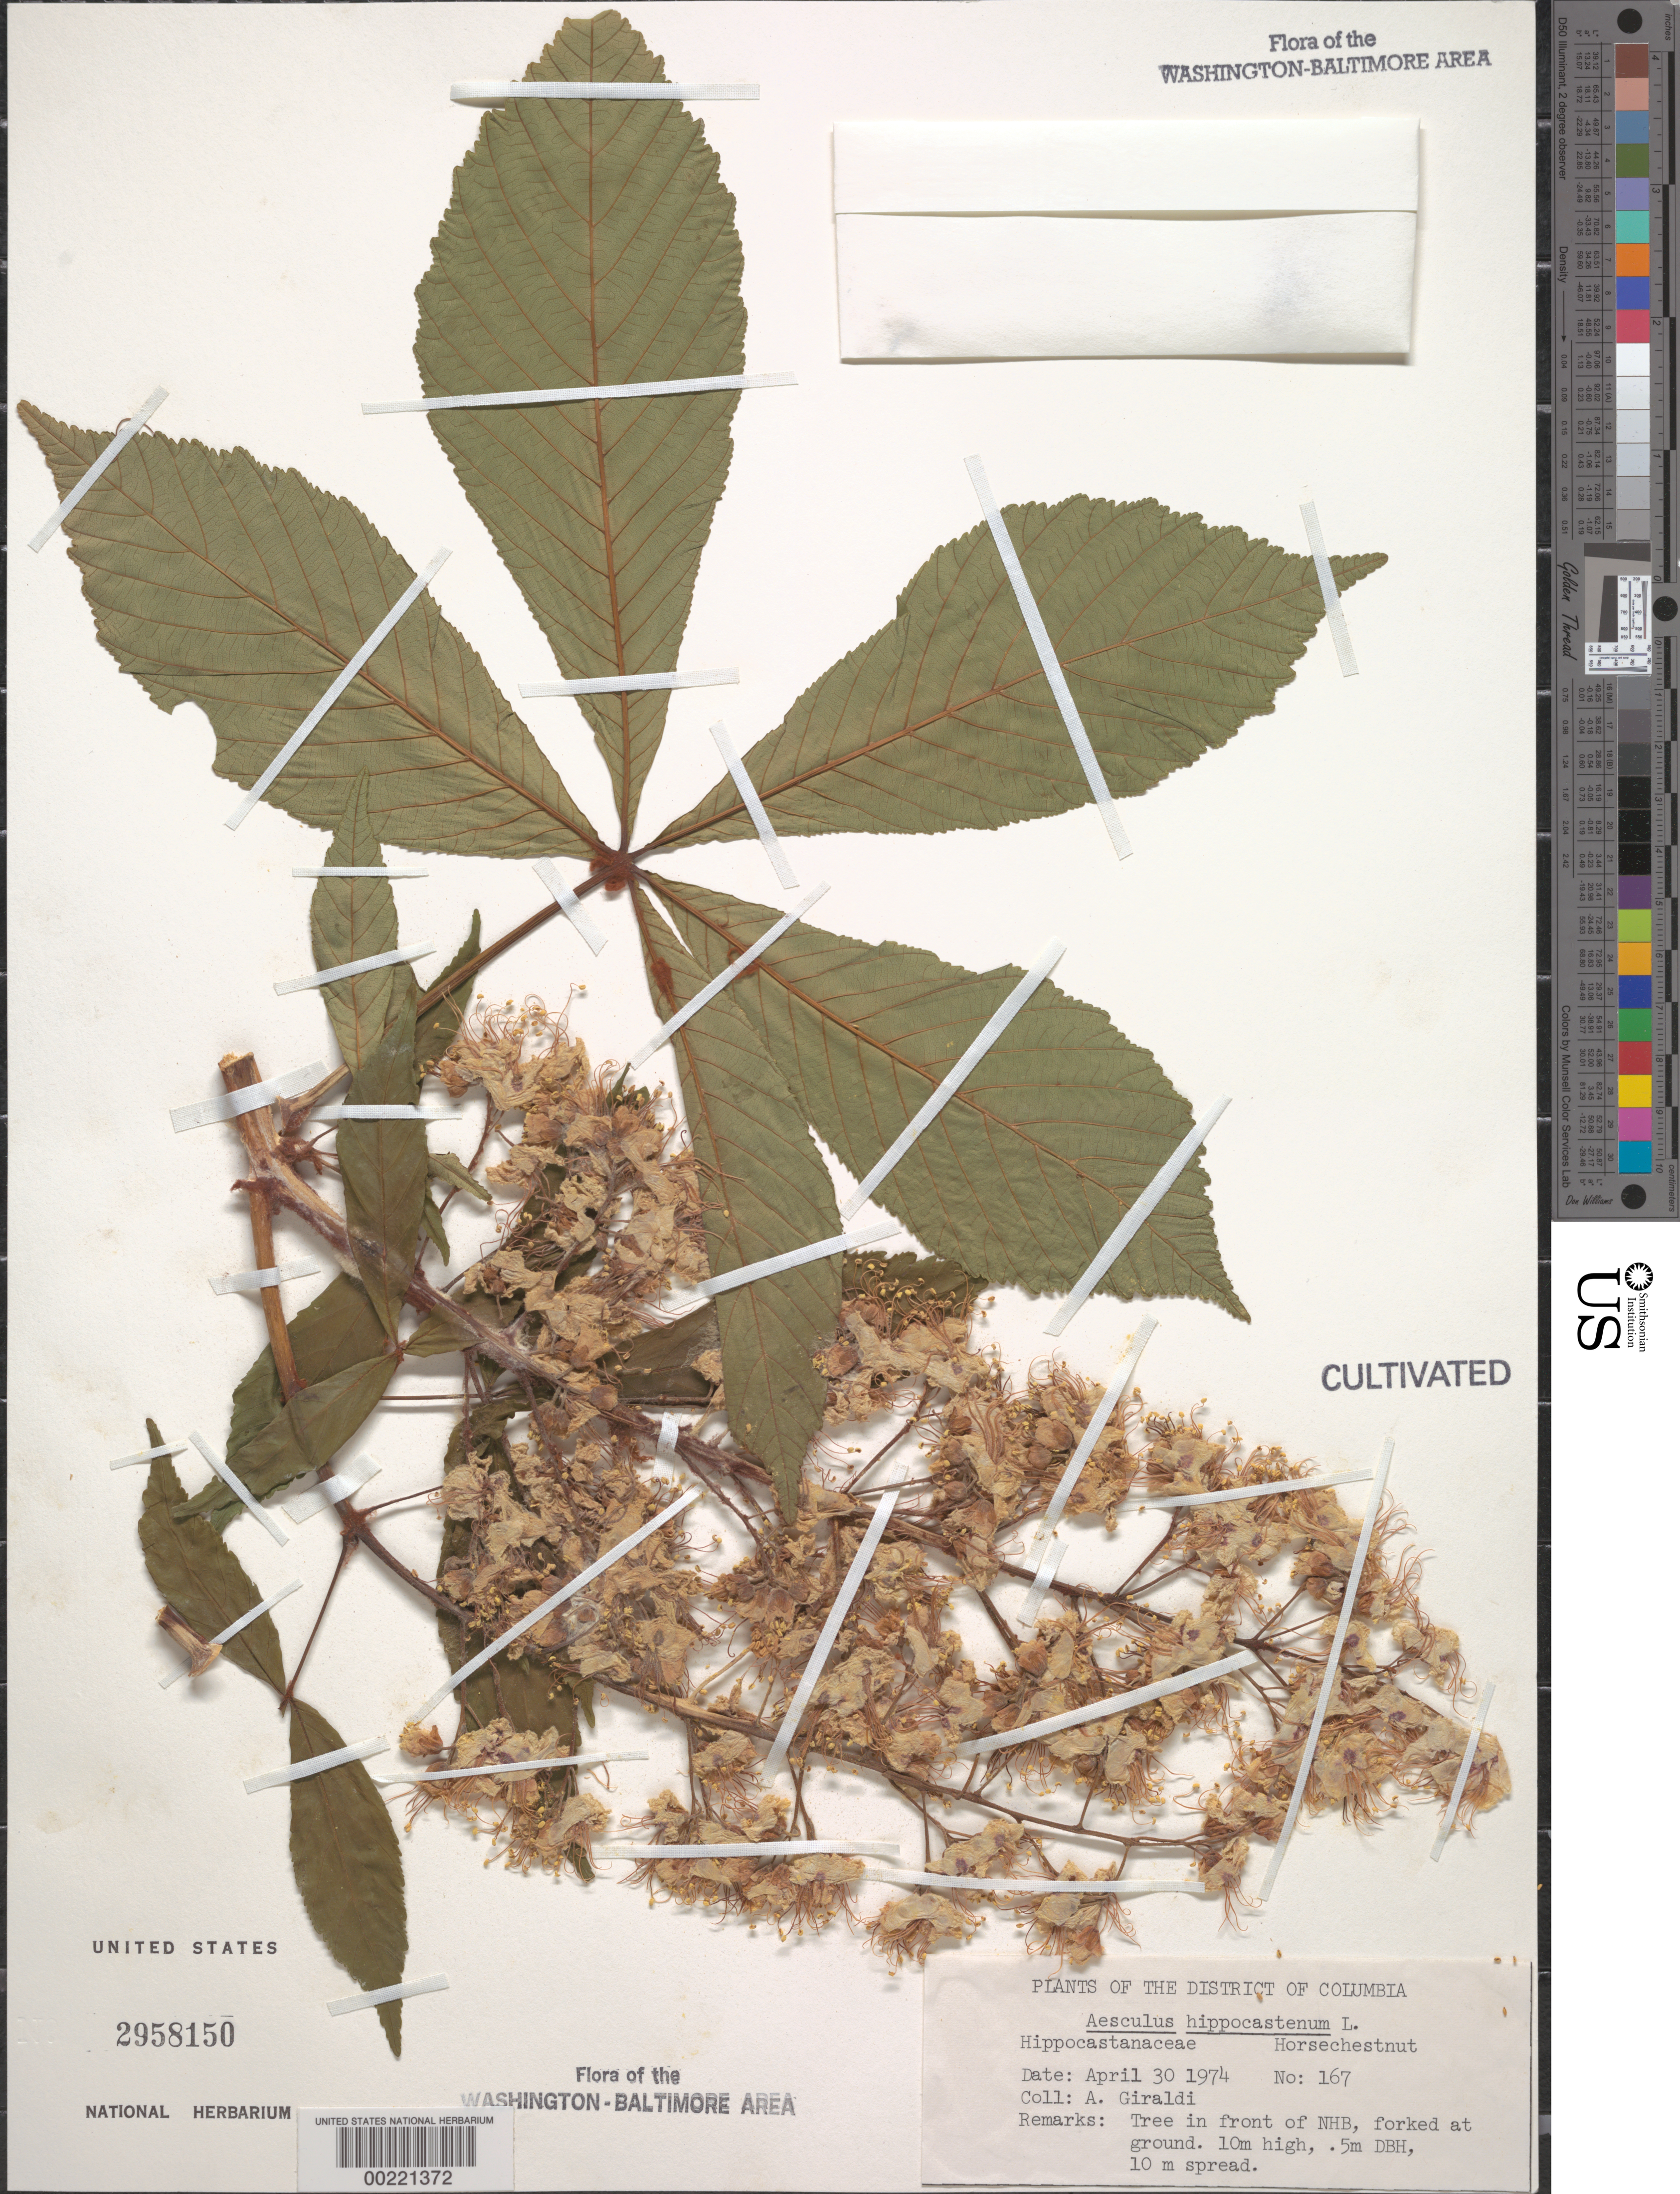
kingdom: Plantae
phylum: Tracheophyta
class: Magnoliopsida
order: Sapindales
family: Sapindaceae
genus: Aesculus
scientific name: Aesculus hippocastanum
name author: L.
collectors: A. Giraldi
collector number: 167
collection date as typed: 30 Apr 1974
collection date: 1974-04-30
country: United States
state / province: District of Columbia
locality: In Front of Natural History Building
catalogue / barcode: US 2958150